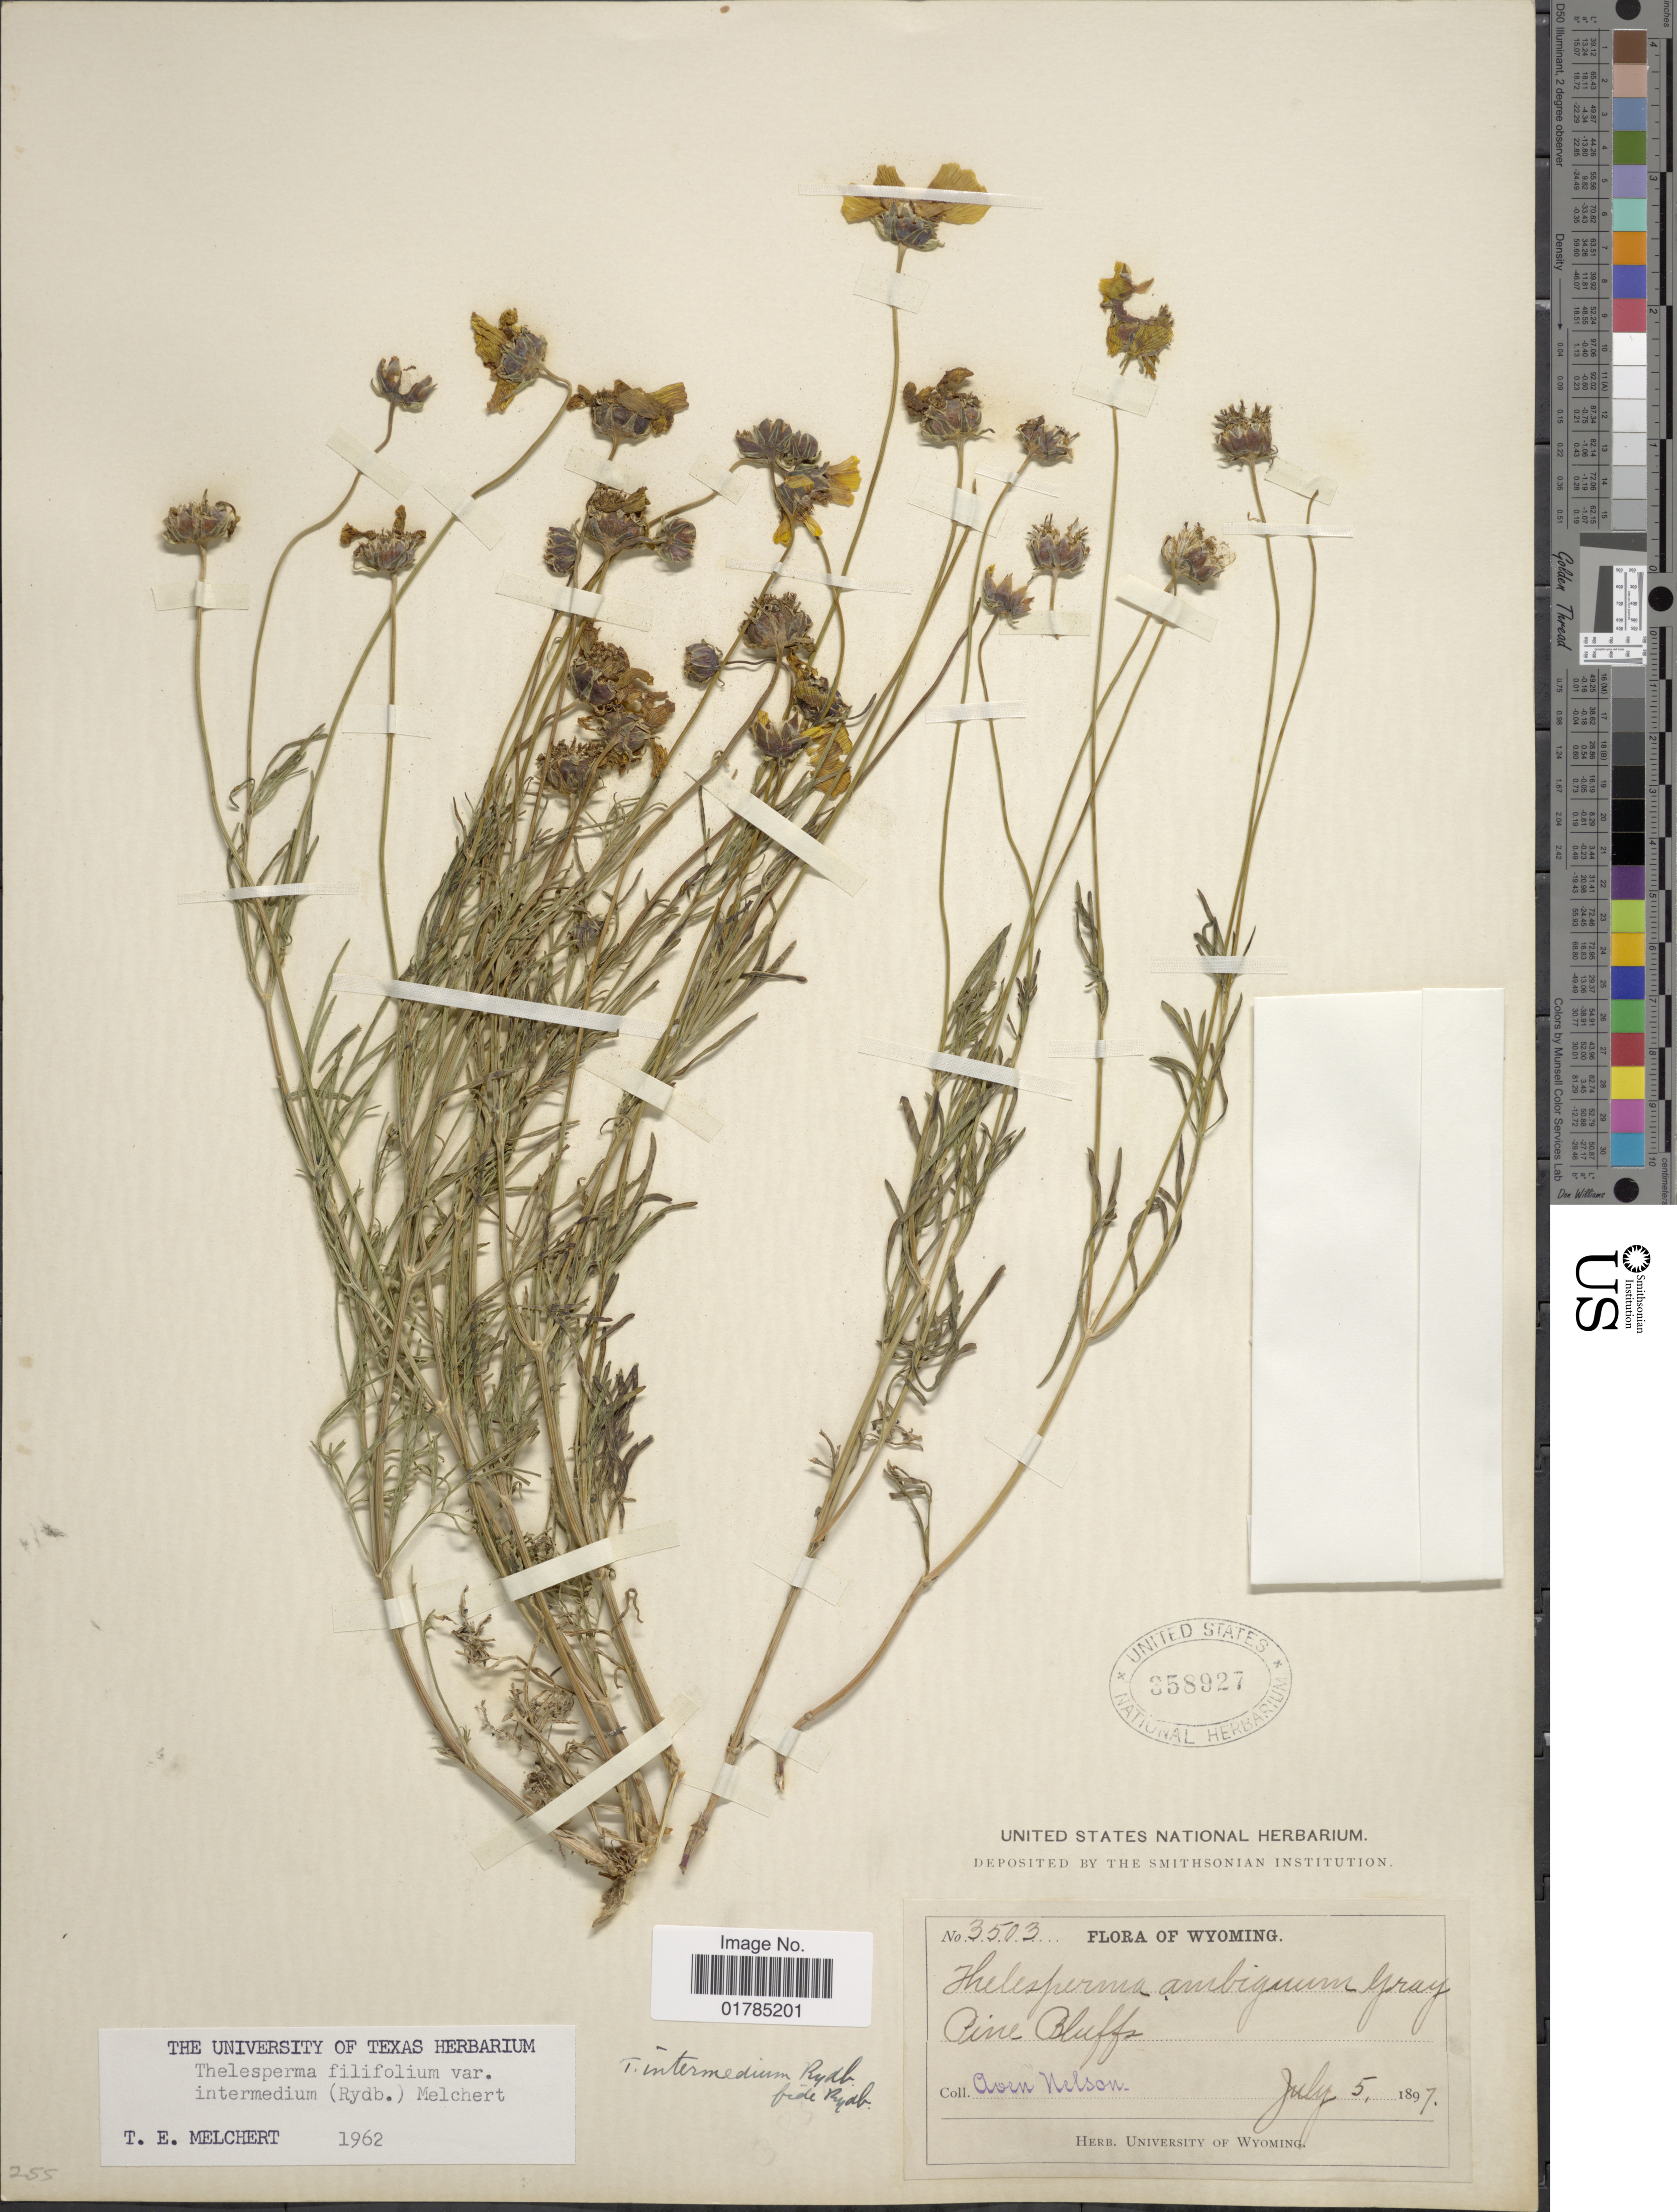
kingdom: Plantae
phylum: Tracheophyta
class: Magnoliopsida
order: Asterales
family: Asteraceae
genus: Thelesperma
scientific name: Thelesperma filifolium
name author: (Hook.) A. Gray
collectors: A. Nelson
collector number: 3503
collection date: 1897-07-05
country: United States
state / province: Wyoming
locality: Pine Bluffs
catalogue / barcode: US 358927